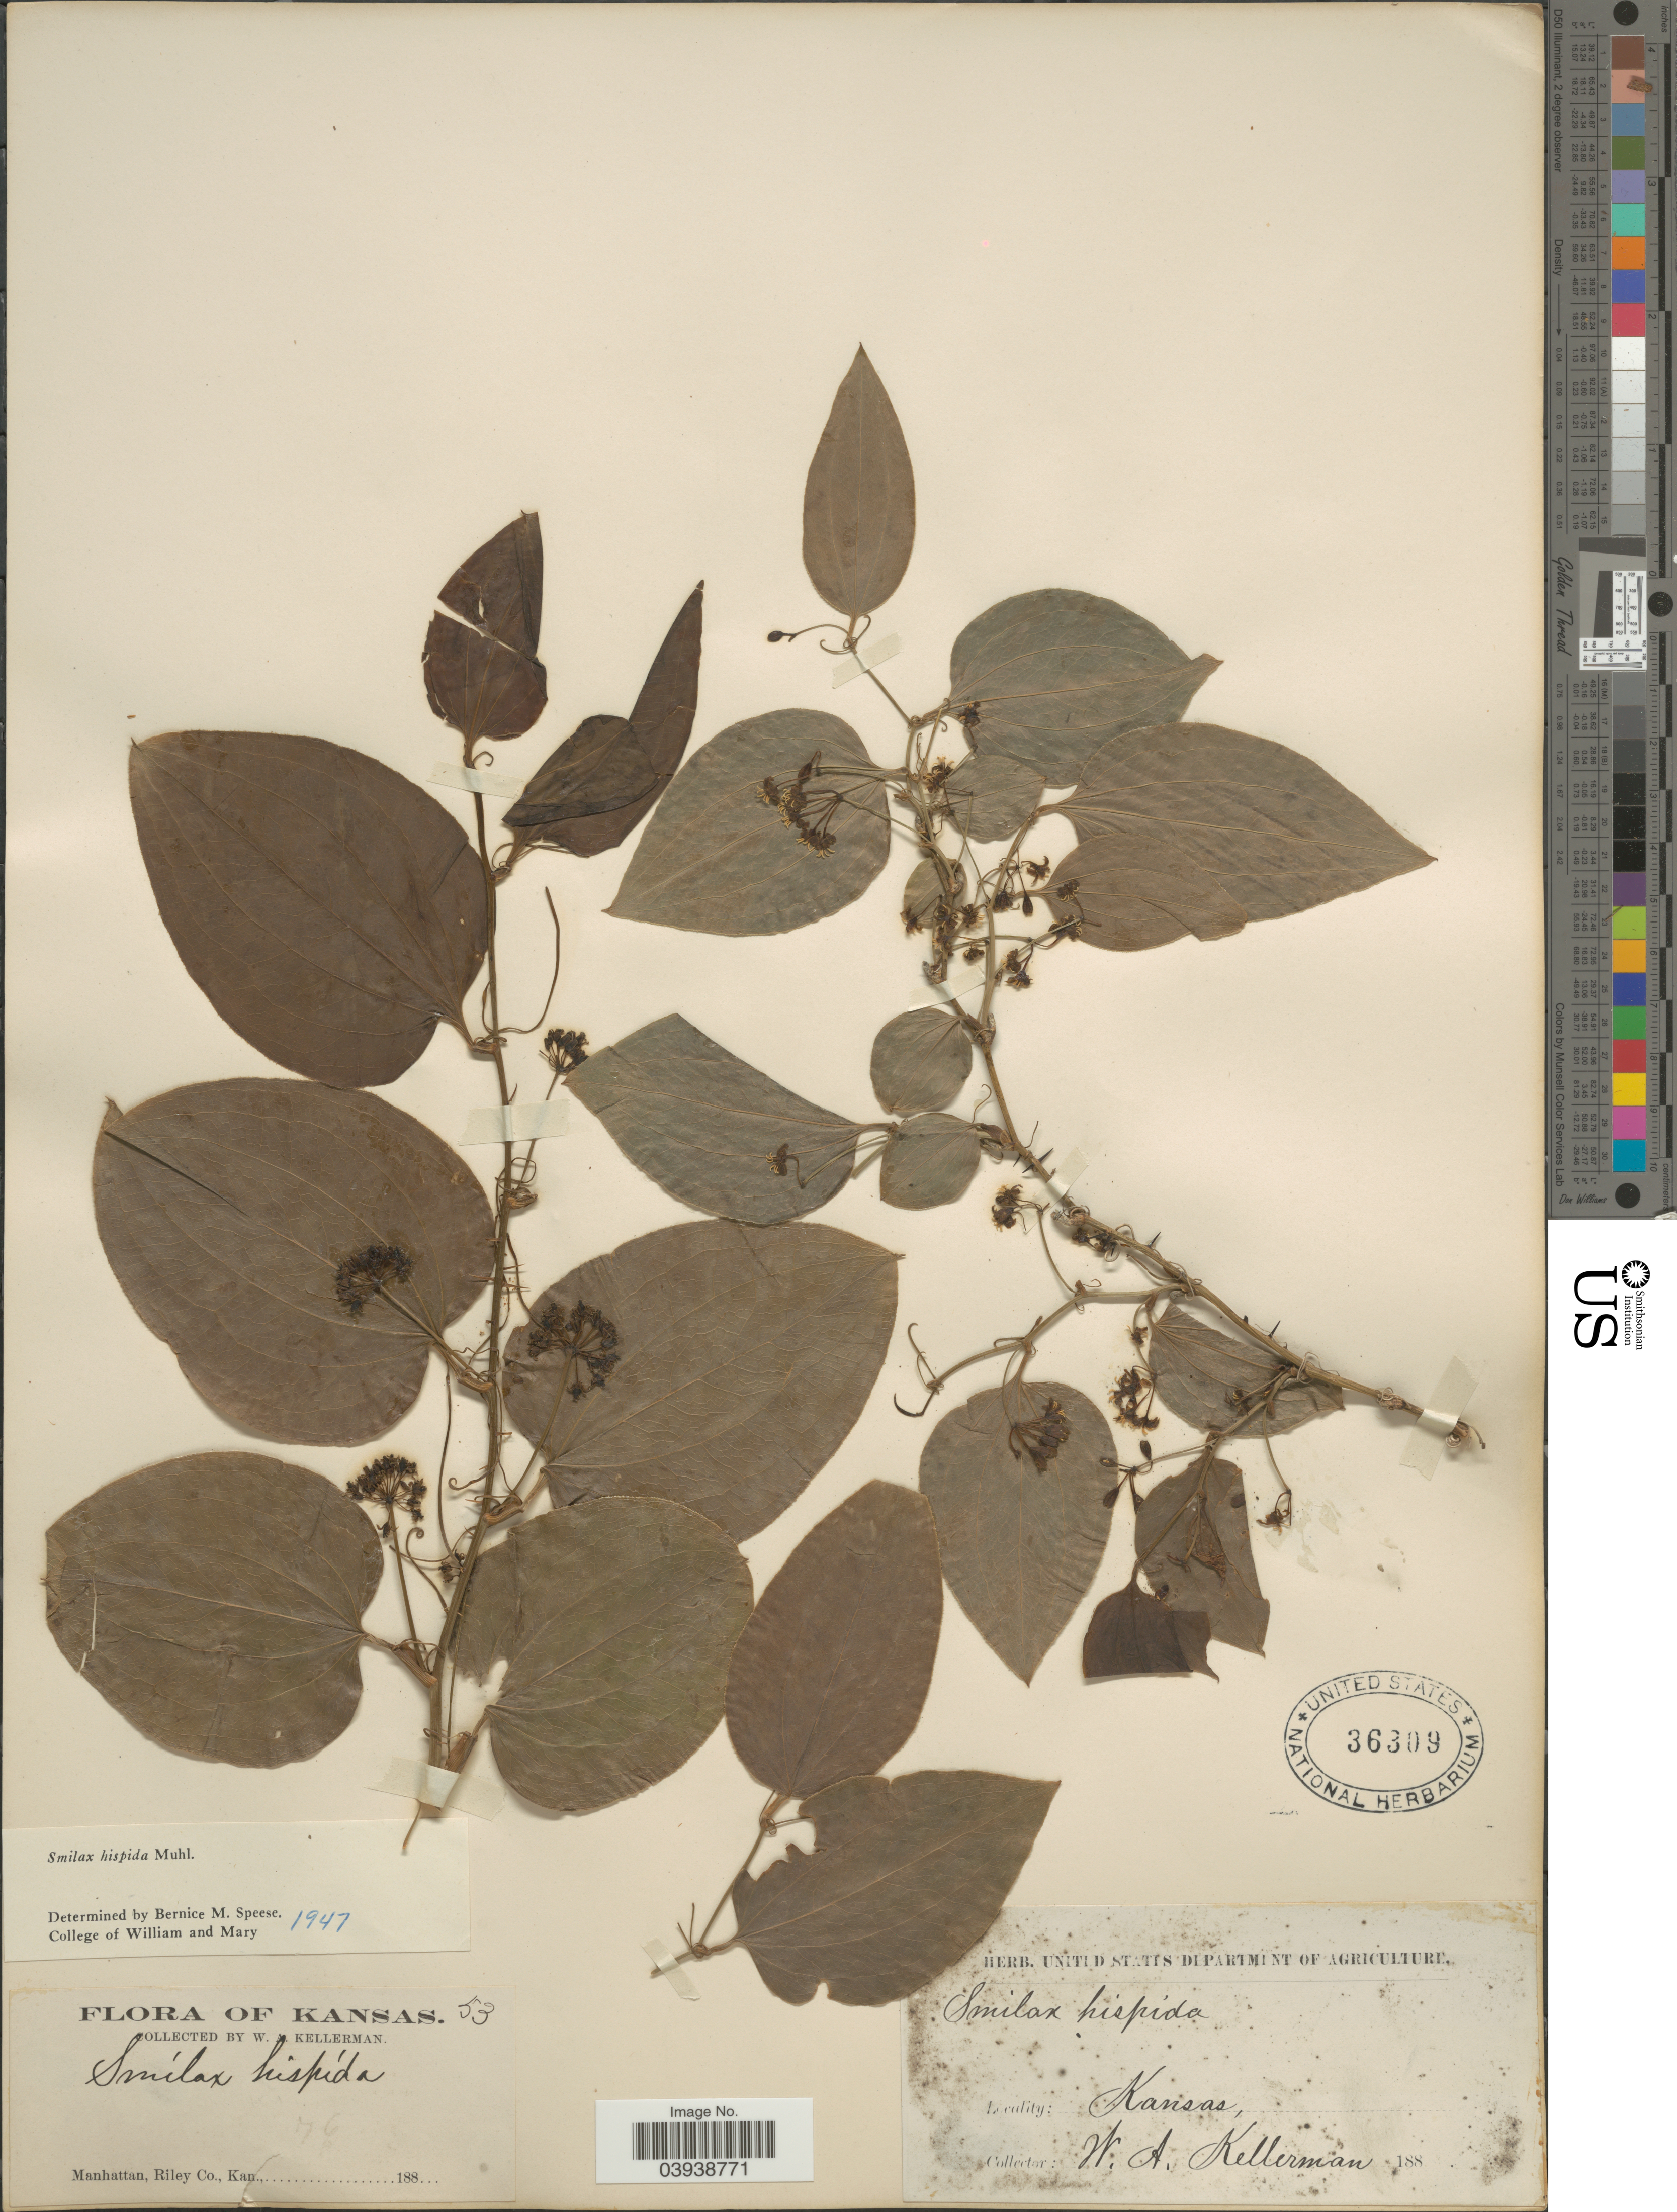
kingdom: Plantae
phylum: Tracheophyta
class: Liliopsida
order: Liliales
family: Smilacaceae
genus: Smilax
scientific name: Smilax hispida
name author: Raf.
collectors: W. Kellerman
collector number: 53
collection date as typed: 188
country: United States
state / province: Kansas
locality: Riley Co.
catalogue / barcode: US 36309